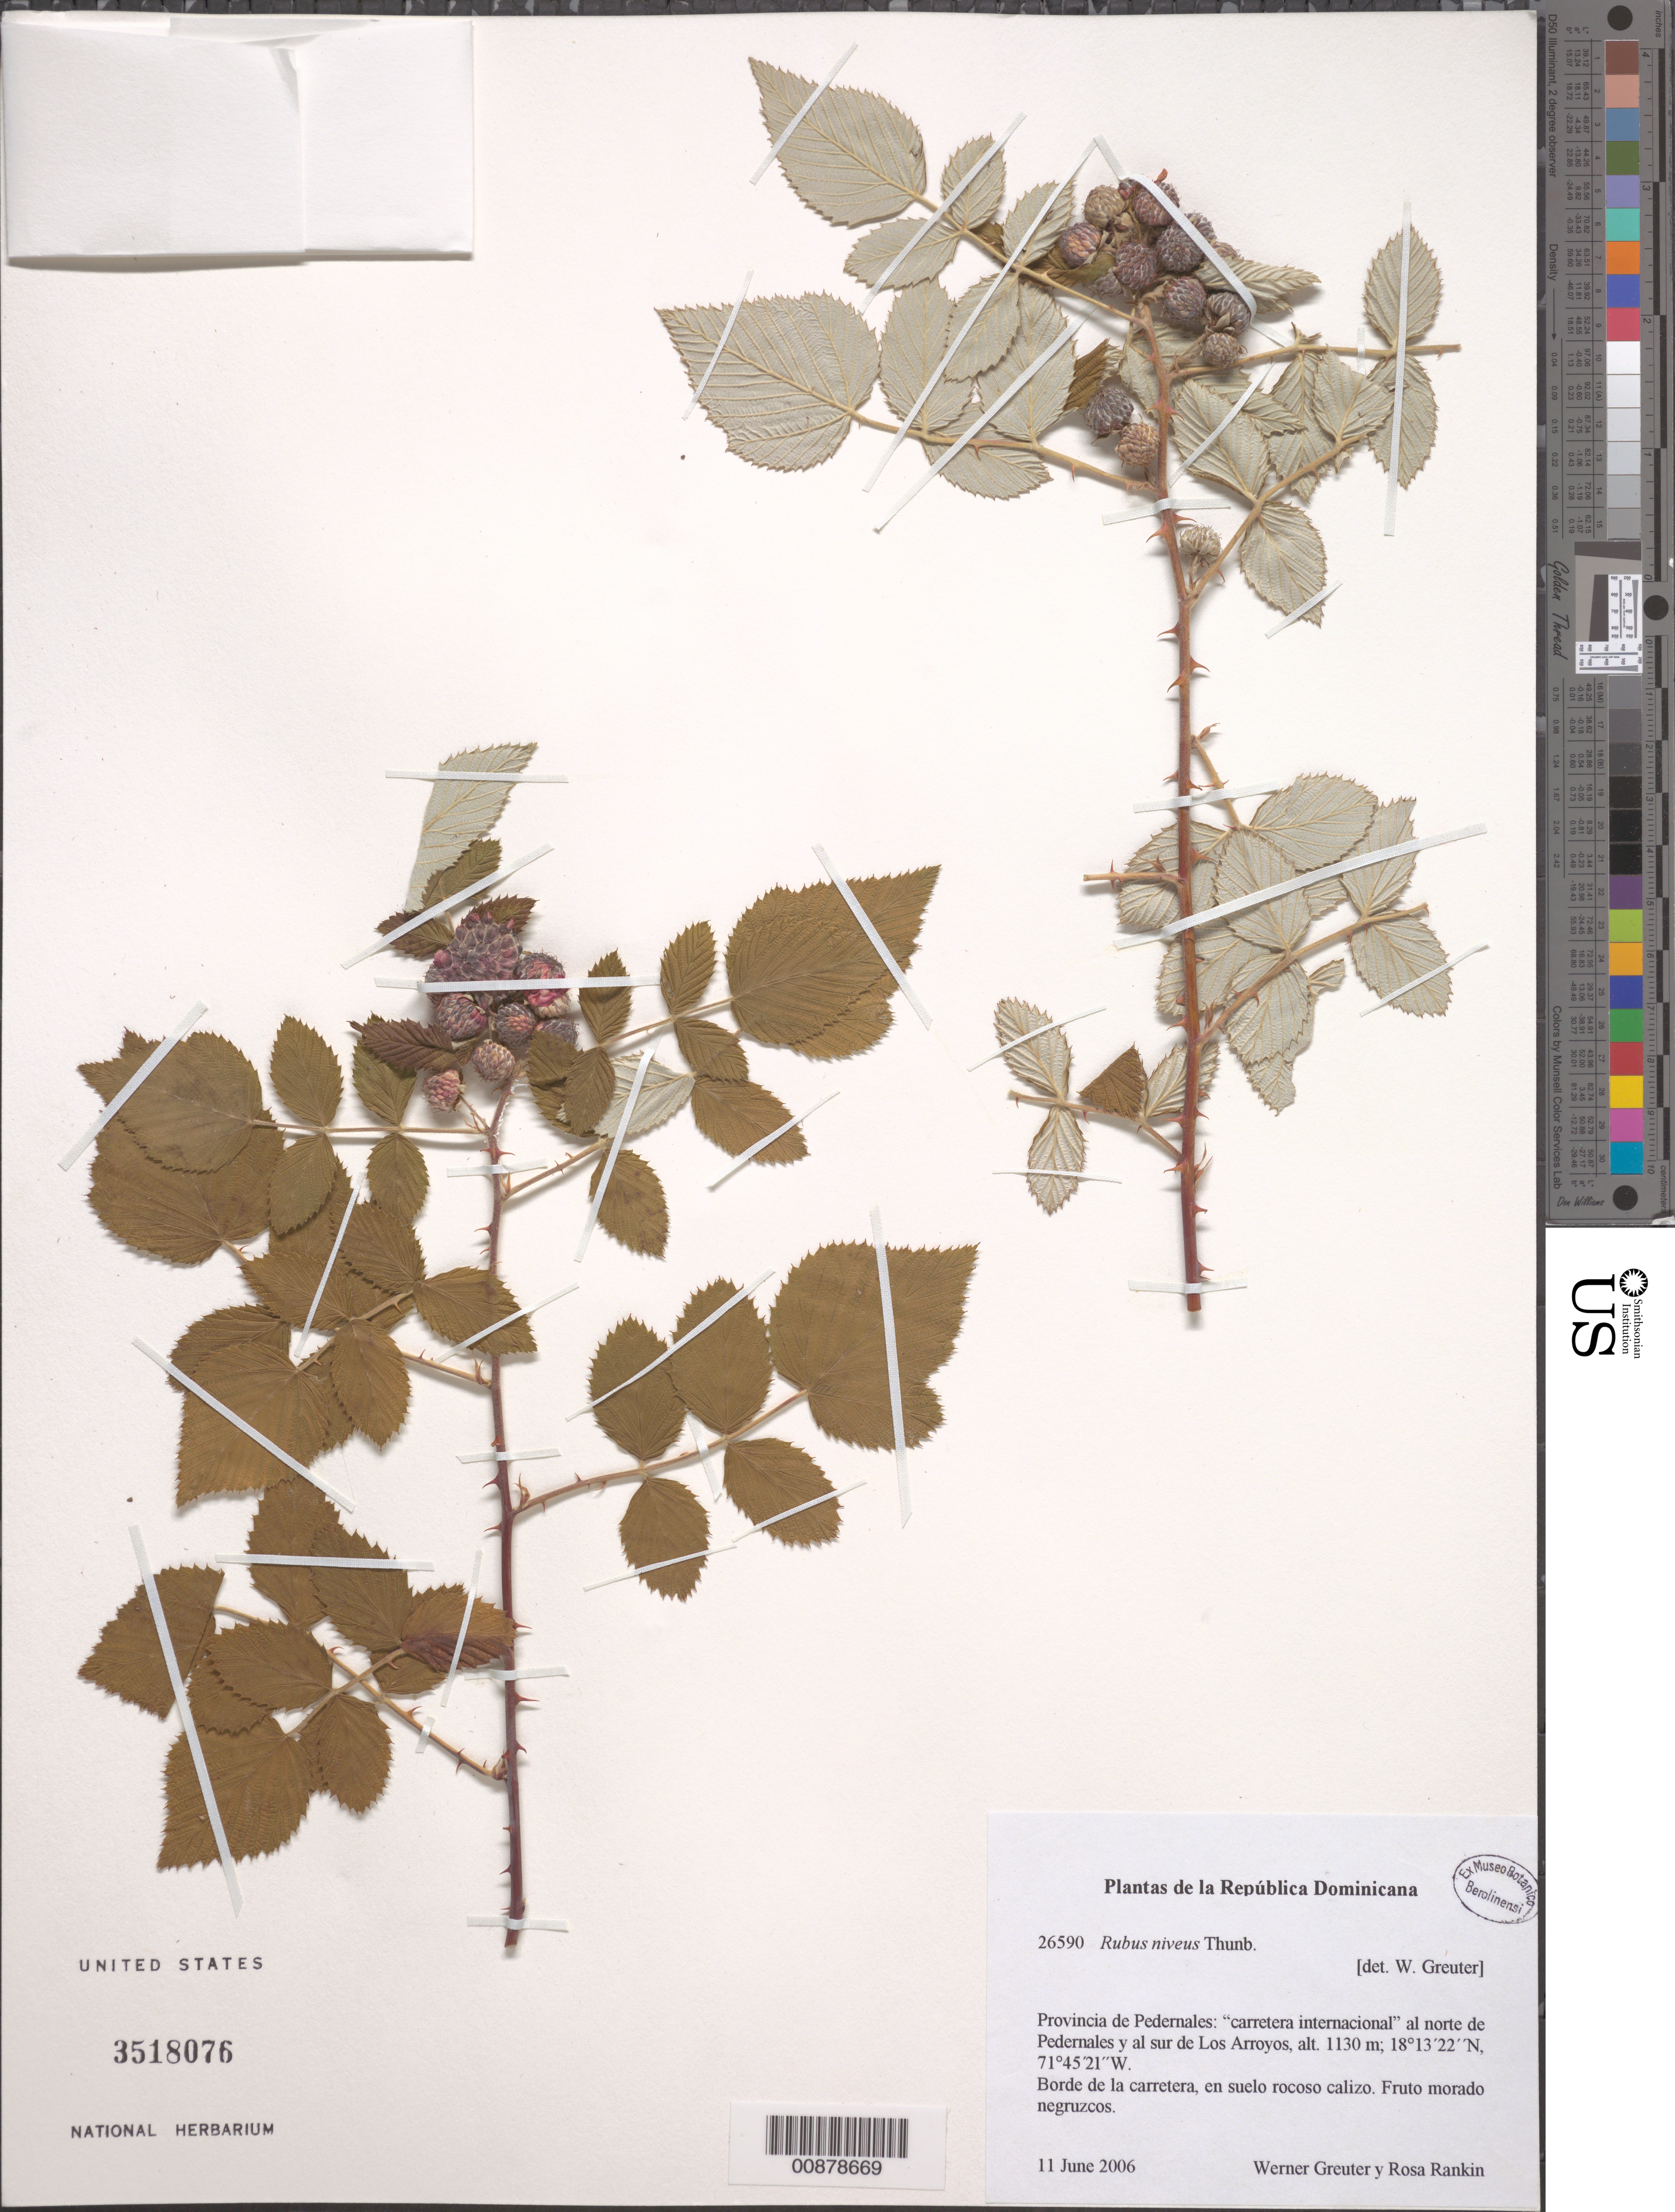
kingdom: Plantae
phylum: Tracheophyta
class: Magnoliopsida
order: Rosales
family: Rosaceae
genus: Rubus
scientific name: Rubus niveus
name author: Thunb.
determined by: Greuter, W.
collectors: W. Greuter & R. Rankin Rodriguez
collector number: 26590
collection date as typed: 11 Jun 2006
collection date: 2006-06-11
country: Dominican Republic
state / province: Pedernales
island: Hispaniola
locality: "Carretera internacional" al norte de Pedernales y al sur de Los Arroyos..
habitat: Borde de la carretera, en suelo rocoso calizo.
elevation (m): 1130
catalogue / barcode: US 3518076